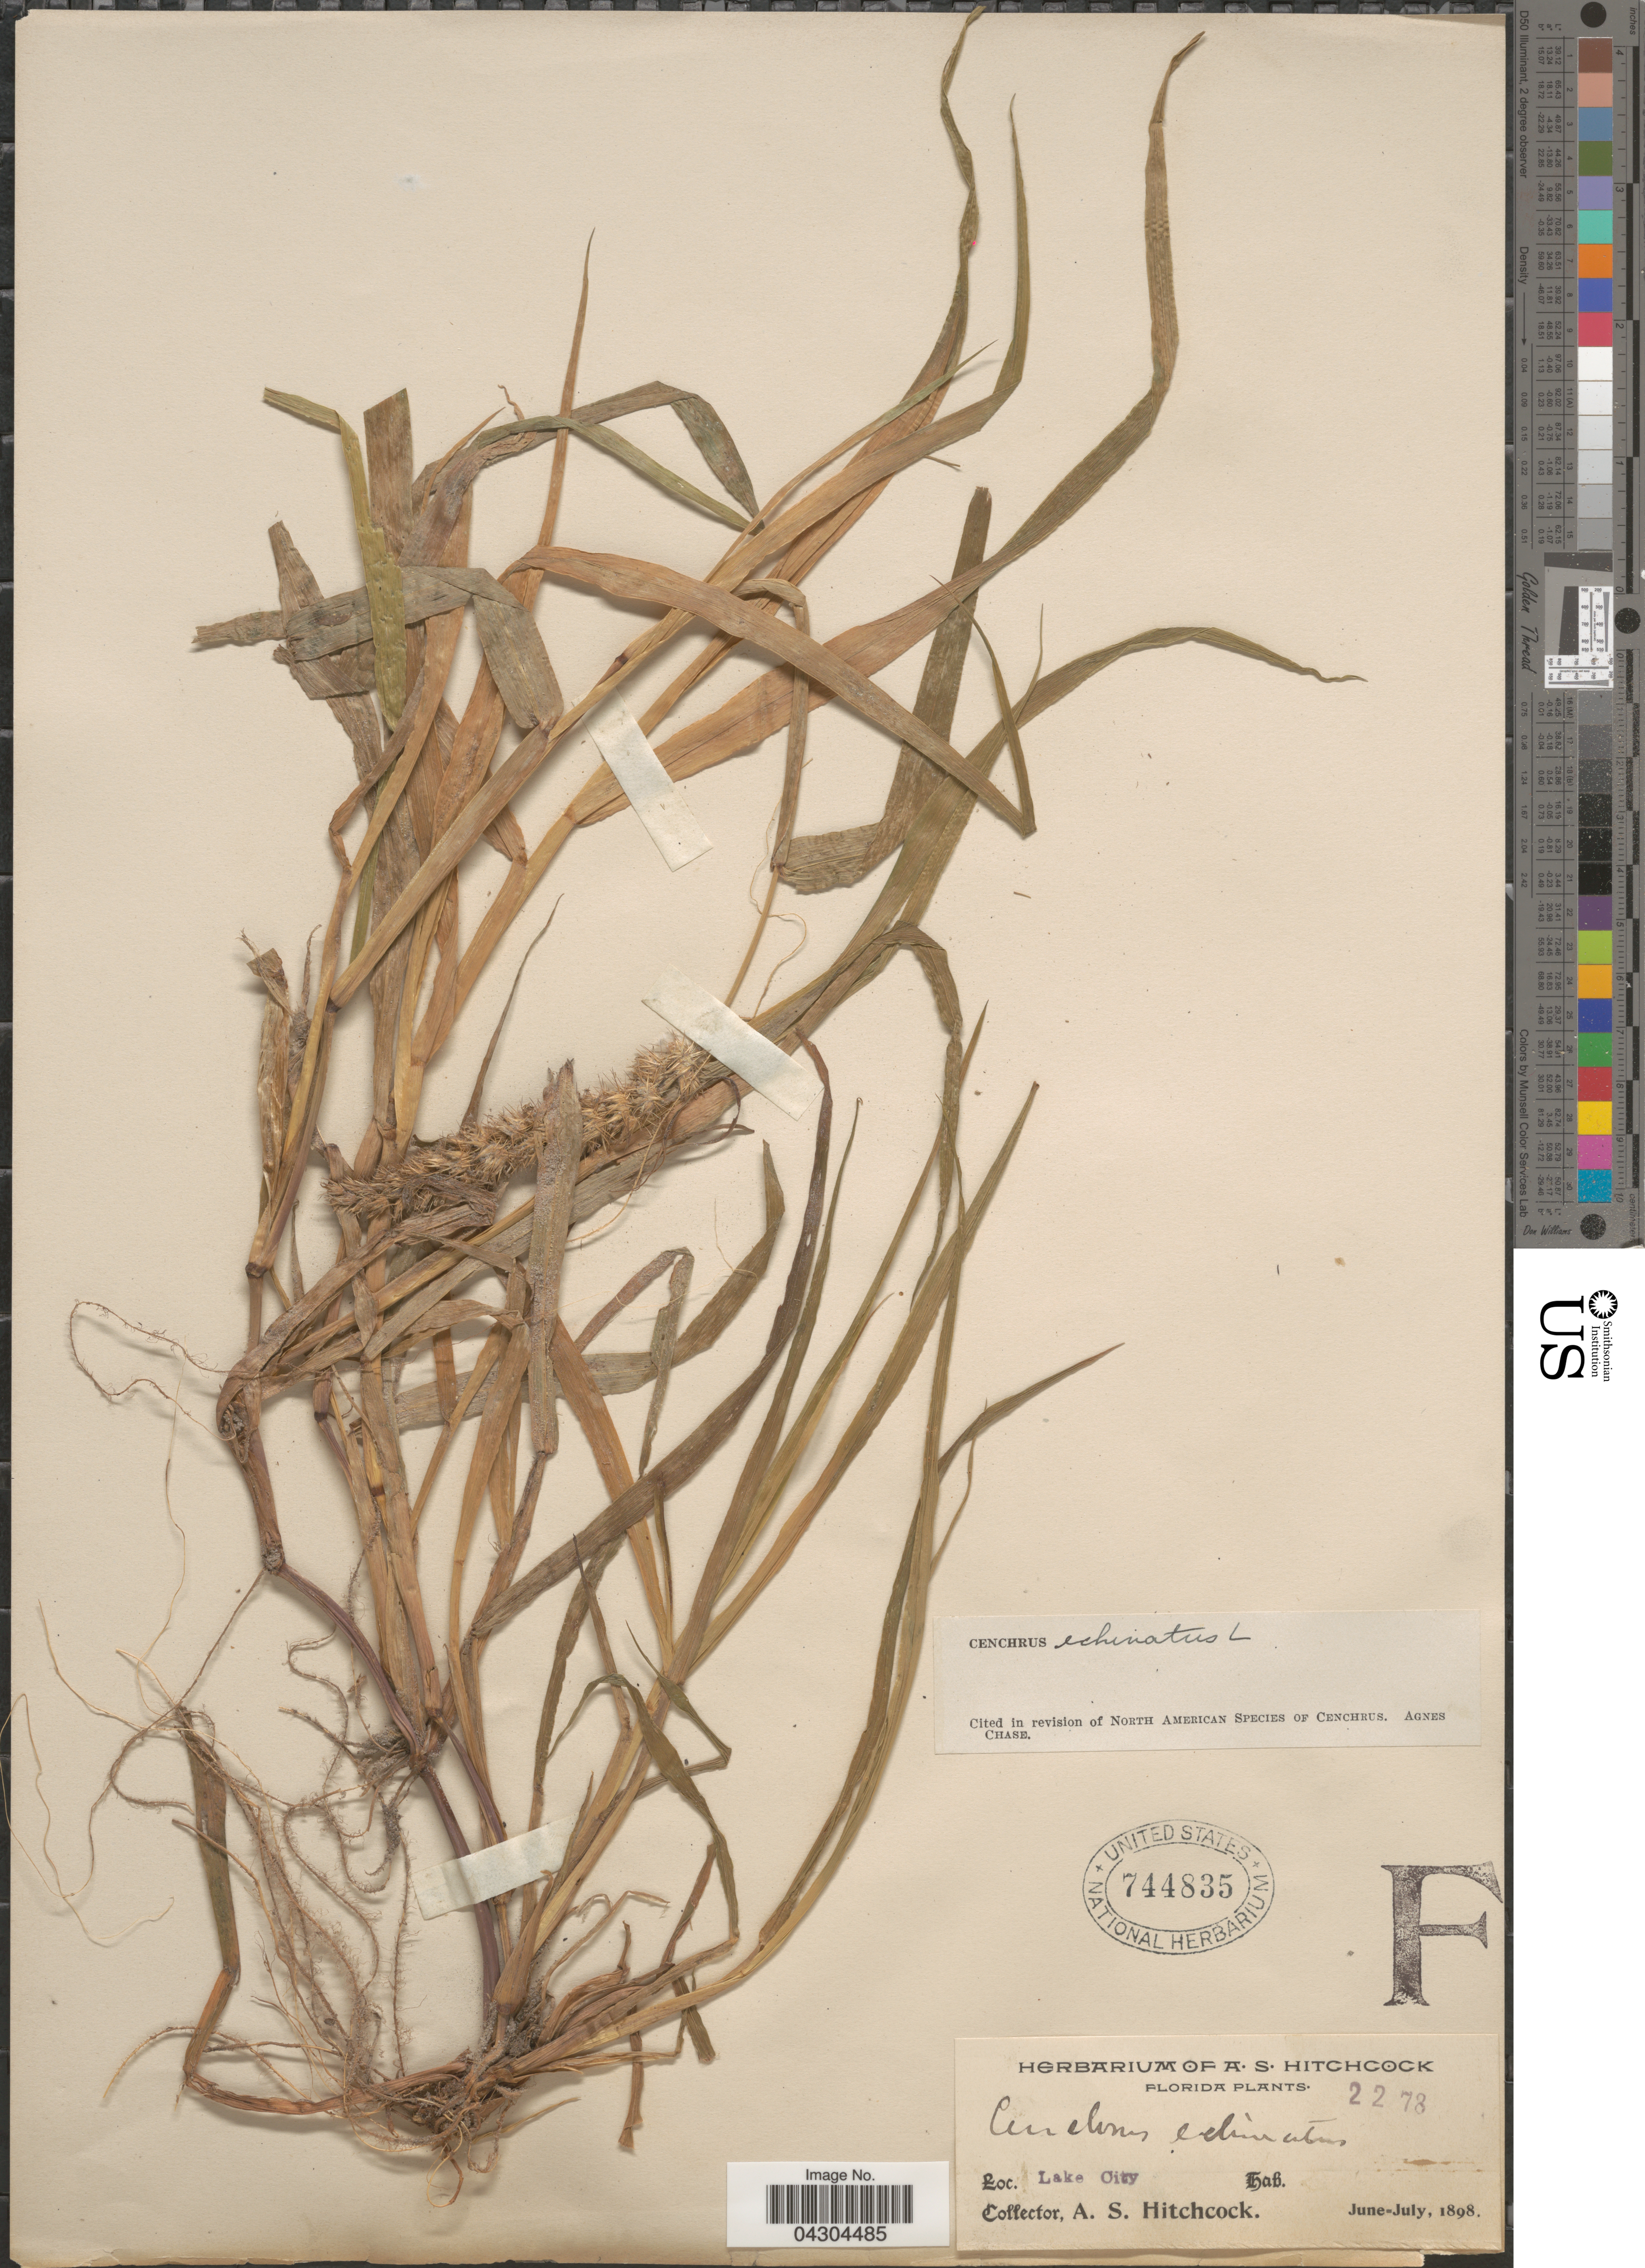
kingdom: Plantae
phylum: Tracheophyta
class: Liliopsida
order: Poales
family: Poaceae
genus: Cenchrus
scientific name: Cenchrus echinatus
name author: L.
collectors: A. S. Hitchcock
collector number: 2278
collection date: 1898-06/1898-07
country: United States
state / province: Florida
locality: Lake City.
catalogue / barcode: US 744835